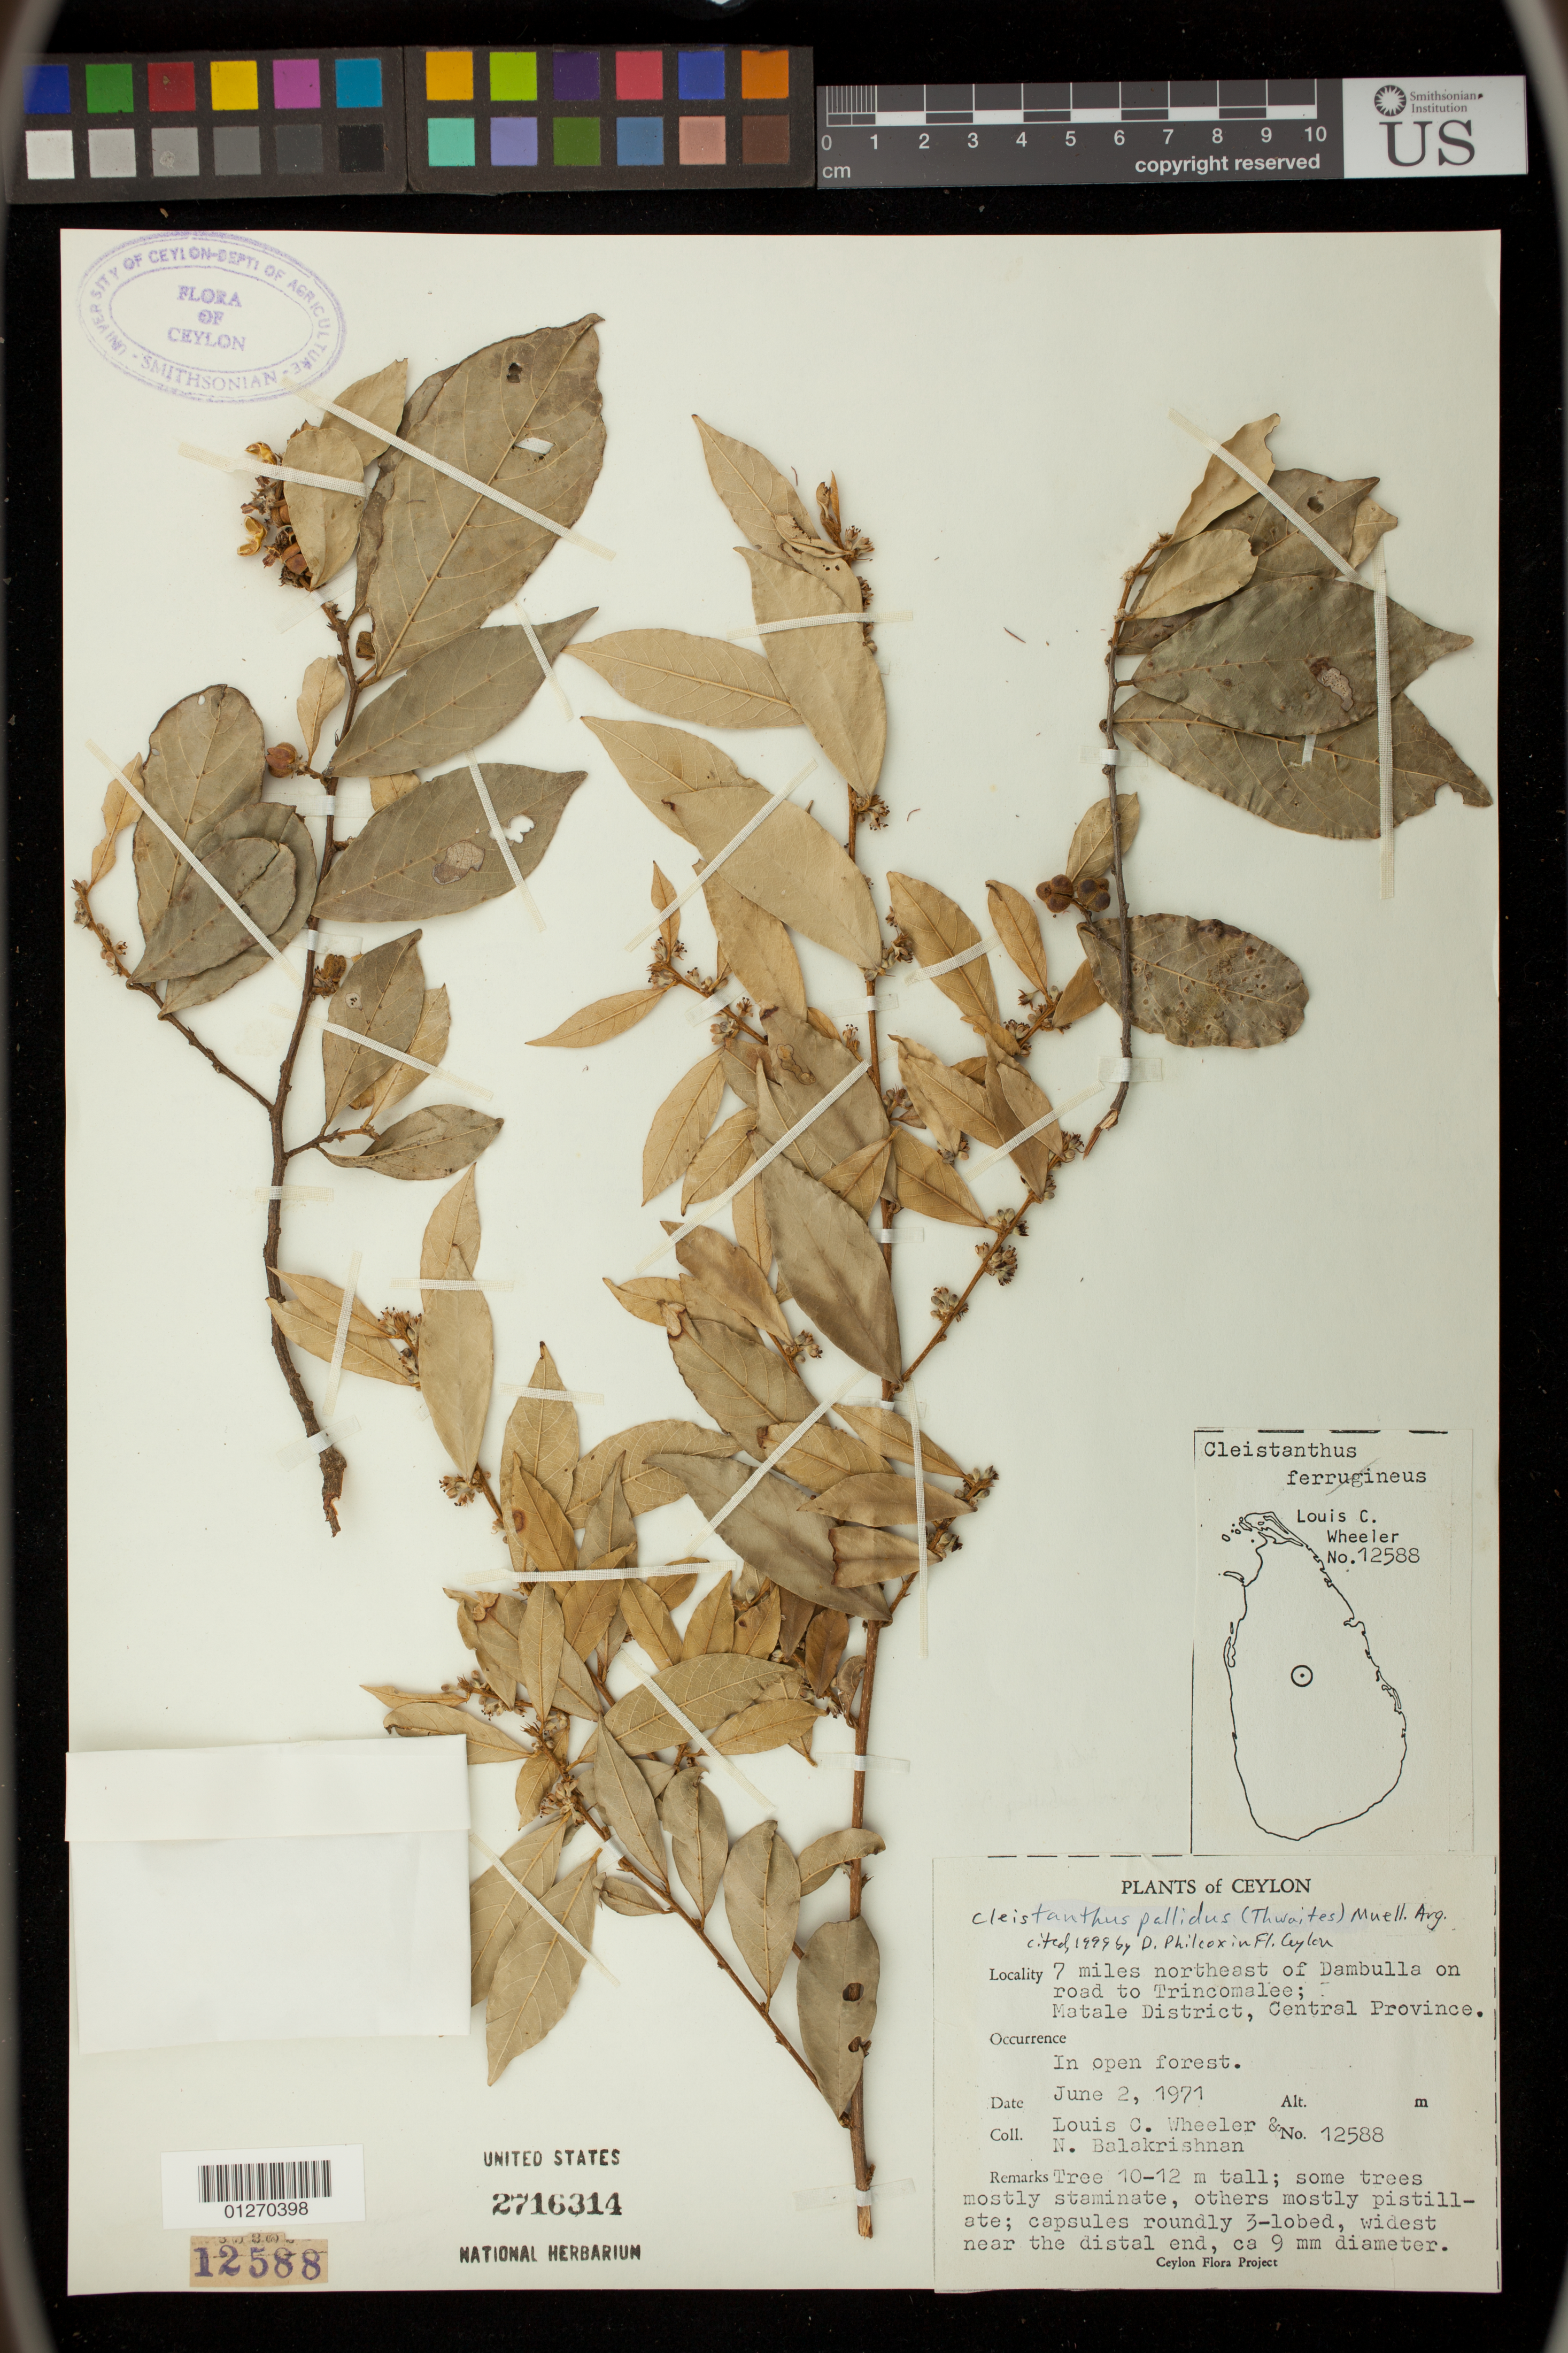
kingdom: Plantae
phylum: Tracheophyta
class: Magnoliopsida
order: Malpighiales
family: Phyllanthaceae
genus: Cleistanthus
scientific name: Cleistanthus pallidus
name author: (Thwaites) Müll. Arg.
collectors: L. C. Wheeler & N. Balakrishnan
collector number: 12588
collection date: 1971-06-02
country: Sri Lanka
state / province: Central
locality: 7 miles northeast of Dambulla on road to Trincomalee; Matale District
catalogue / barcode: US 2716314